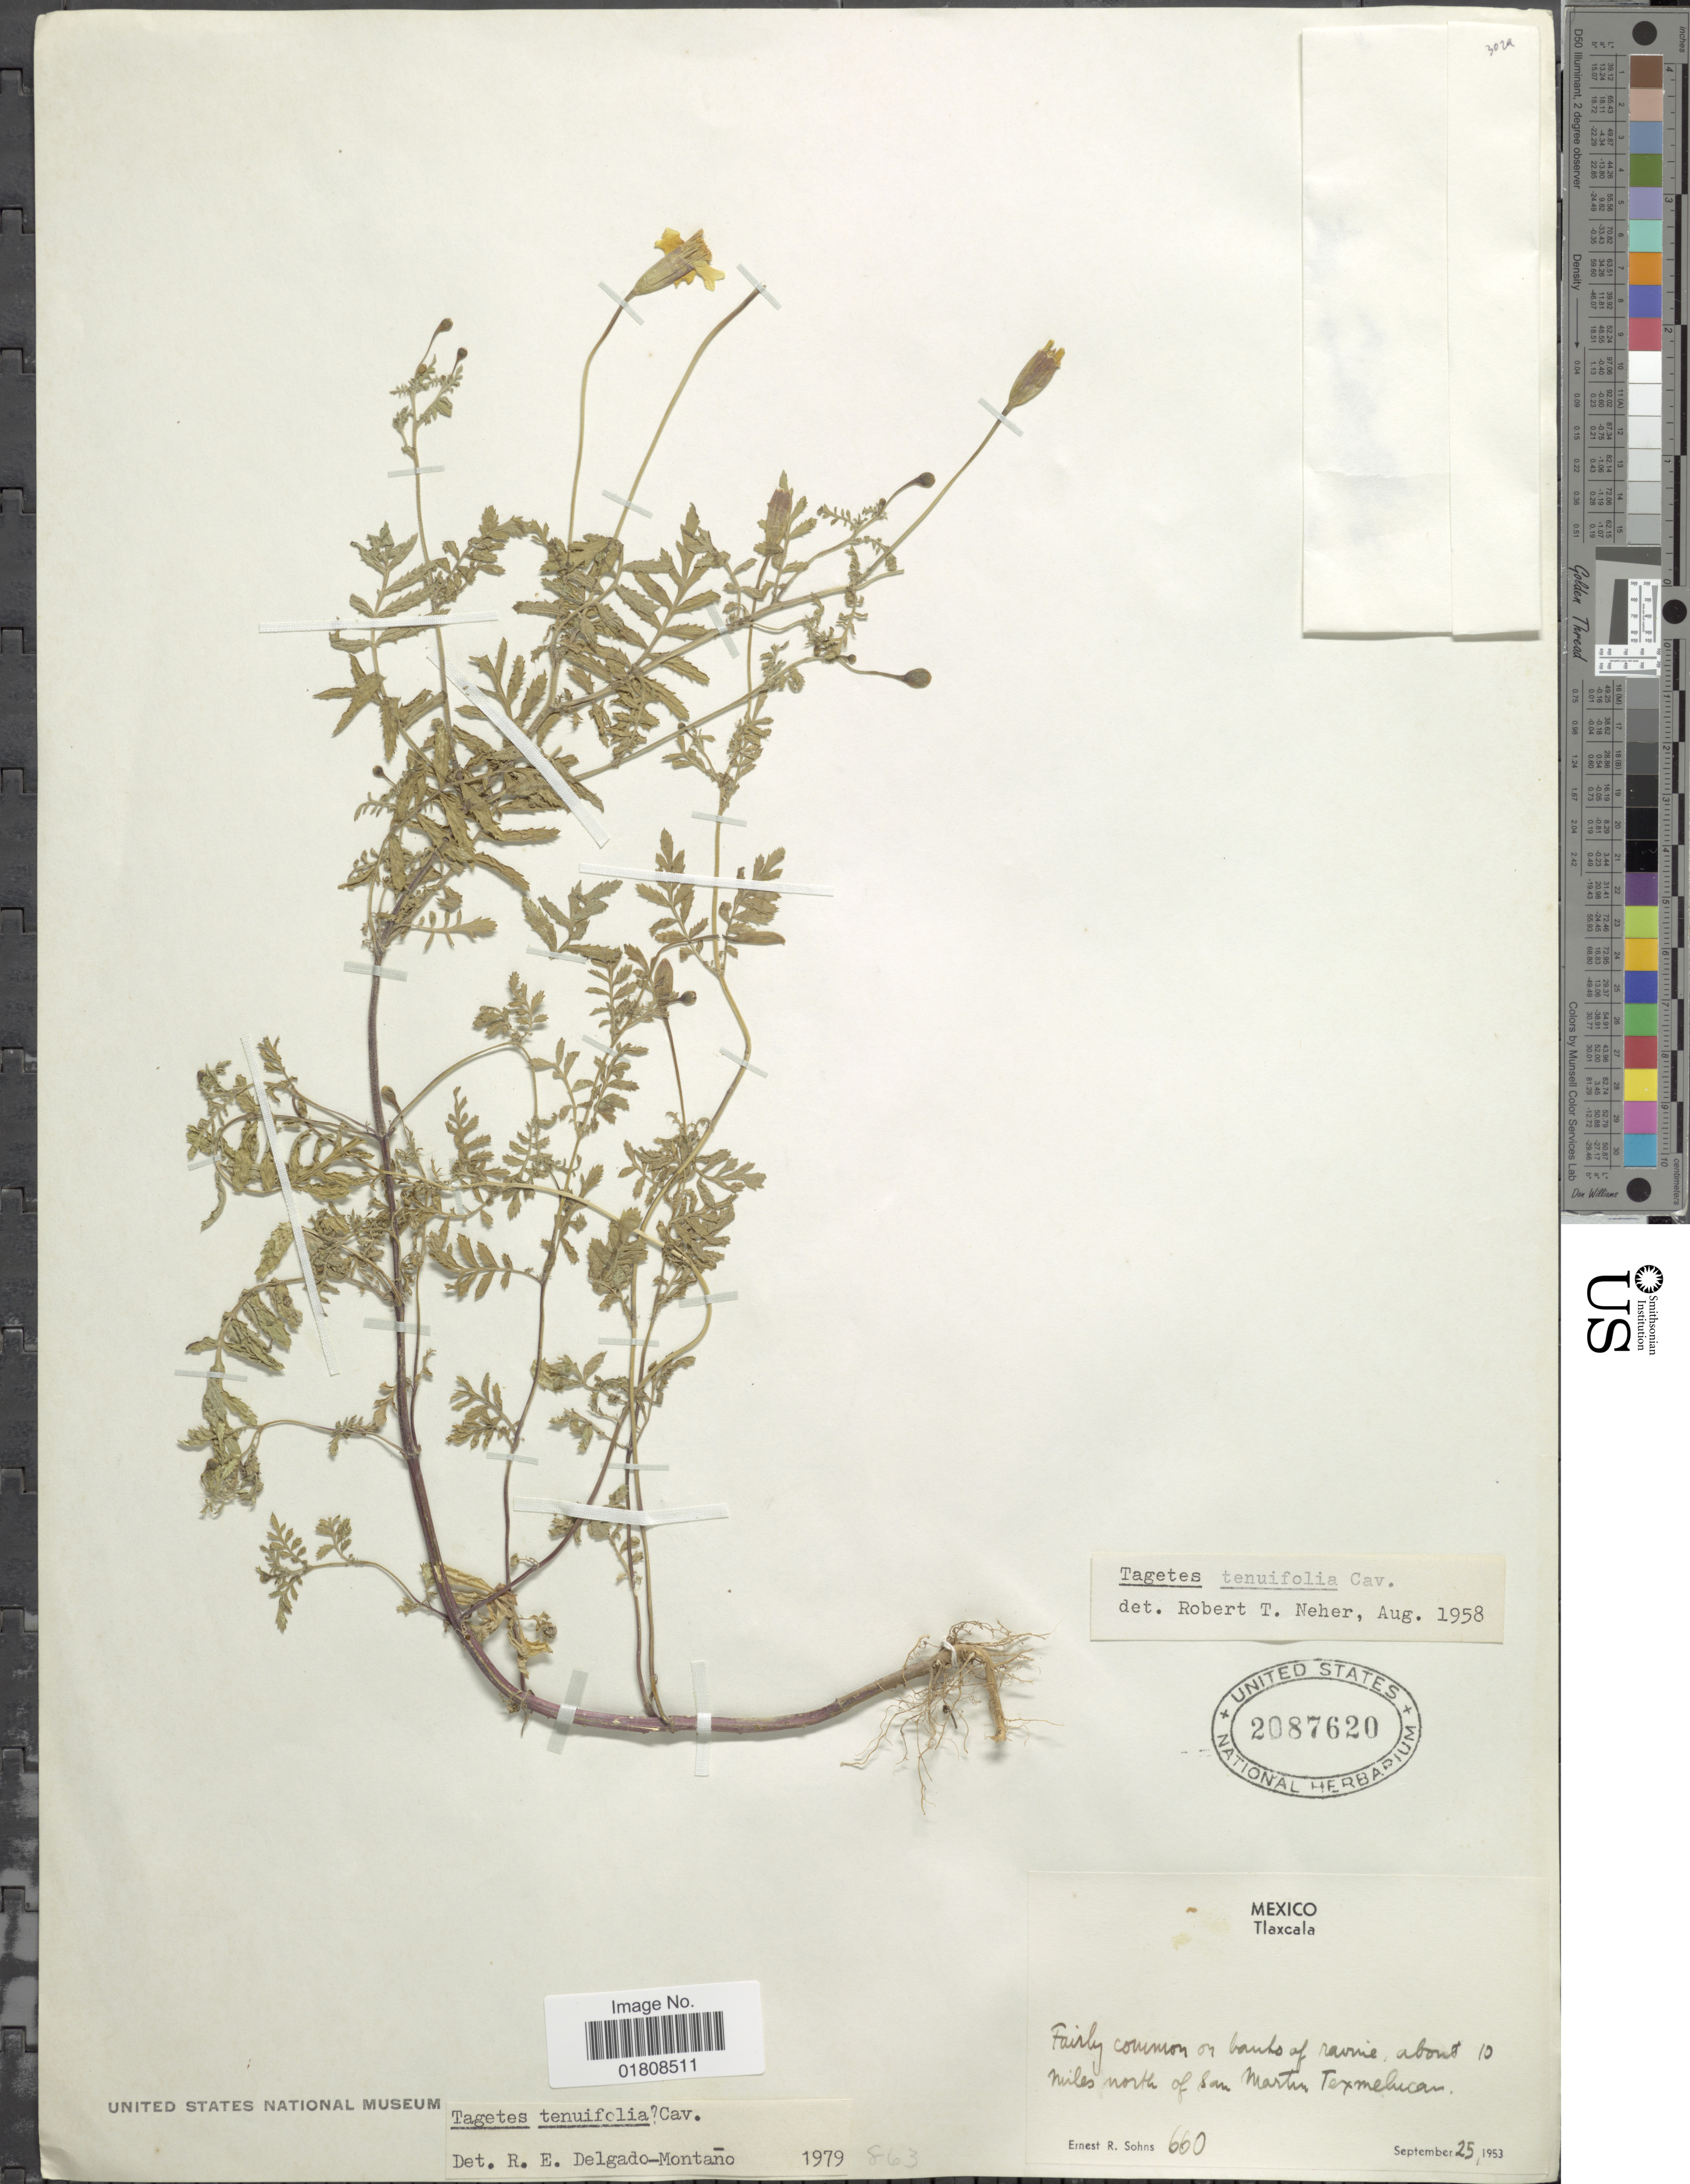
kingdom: Plantae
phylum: Tracheophyta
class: Magnoliopsida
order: Asterales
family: Asteraceae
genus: Tagetes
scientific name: Tagetes tenuifolia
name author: Cav.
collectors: E. R. Sohns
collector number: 660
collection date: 1953-09-25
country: Mexico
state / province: Tlaxcala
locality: About 10 miles north of San Martin Texmelucan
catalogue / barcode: US 2087620